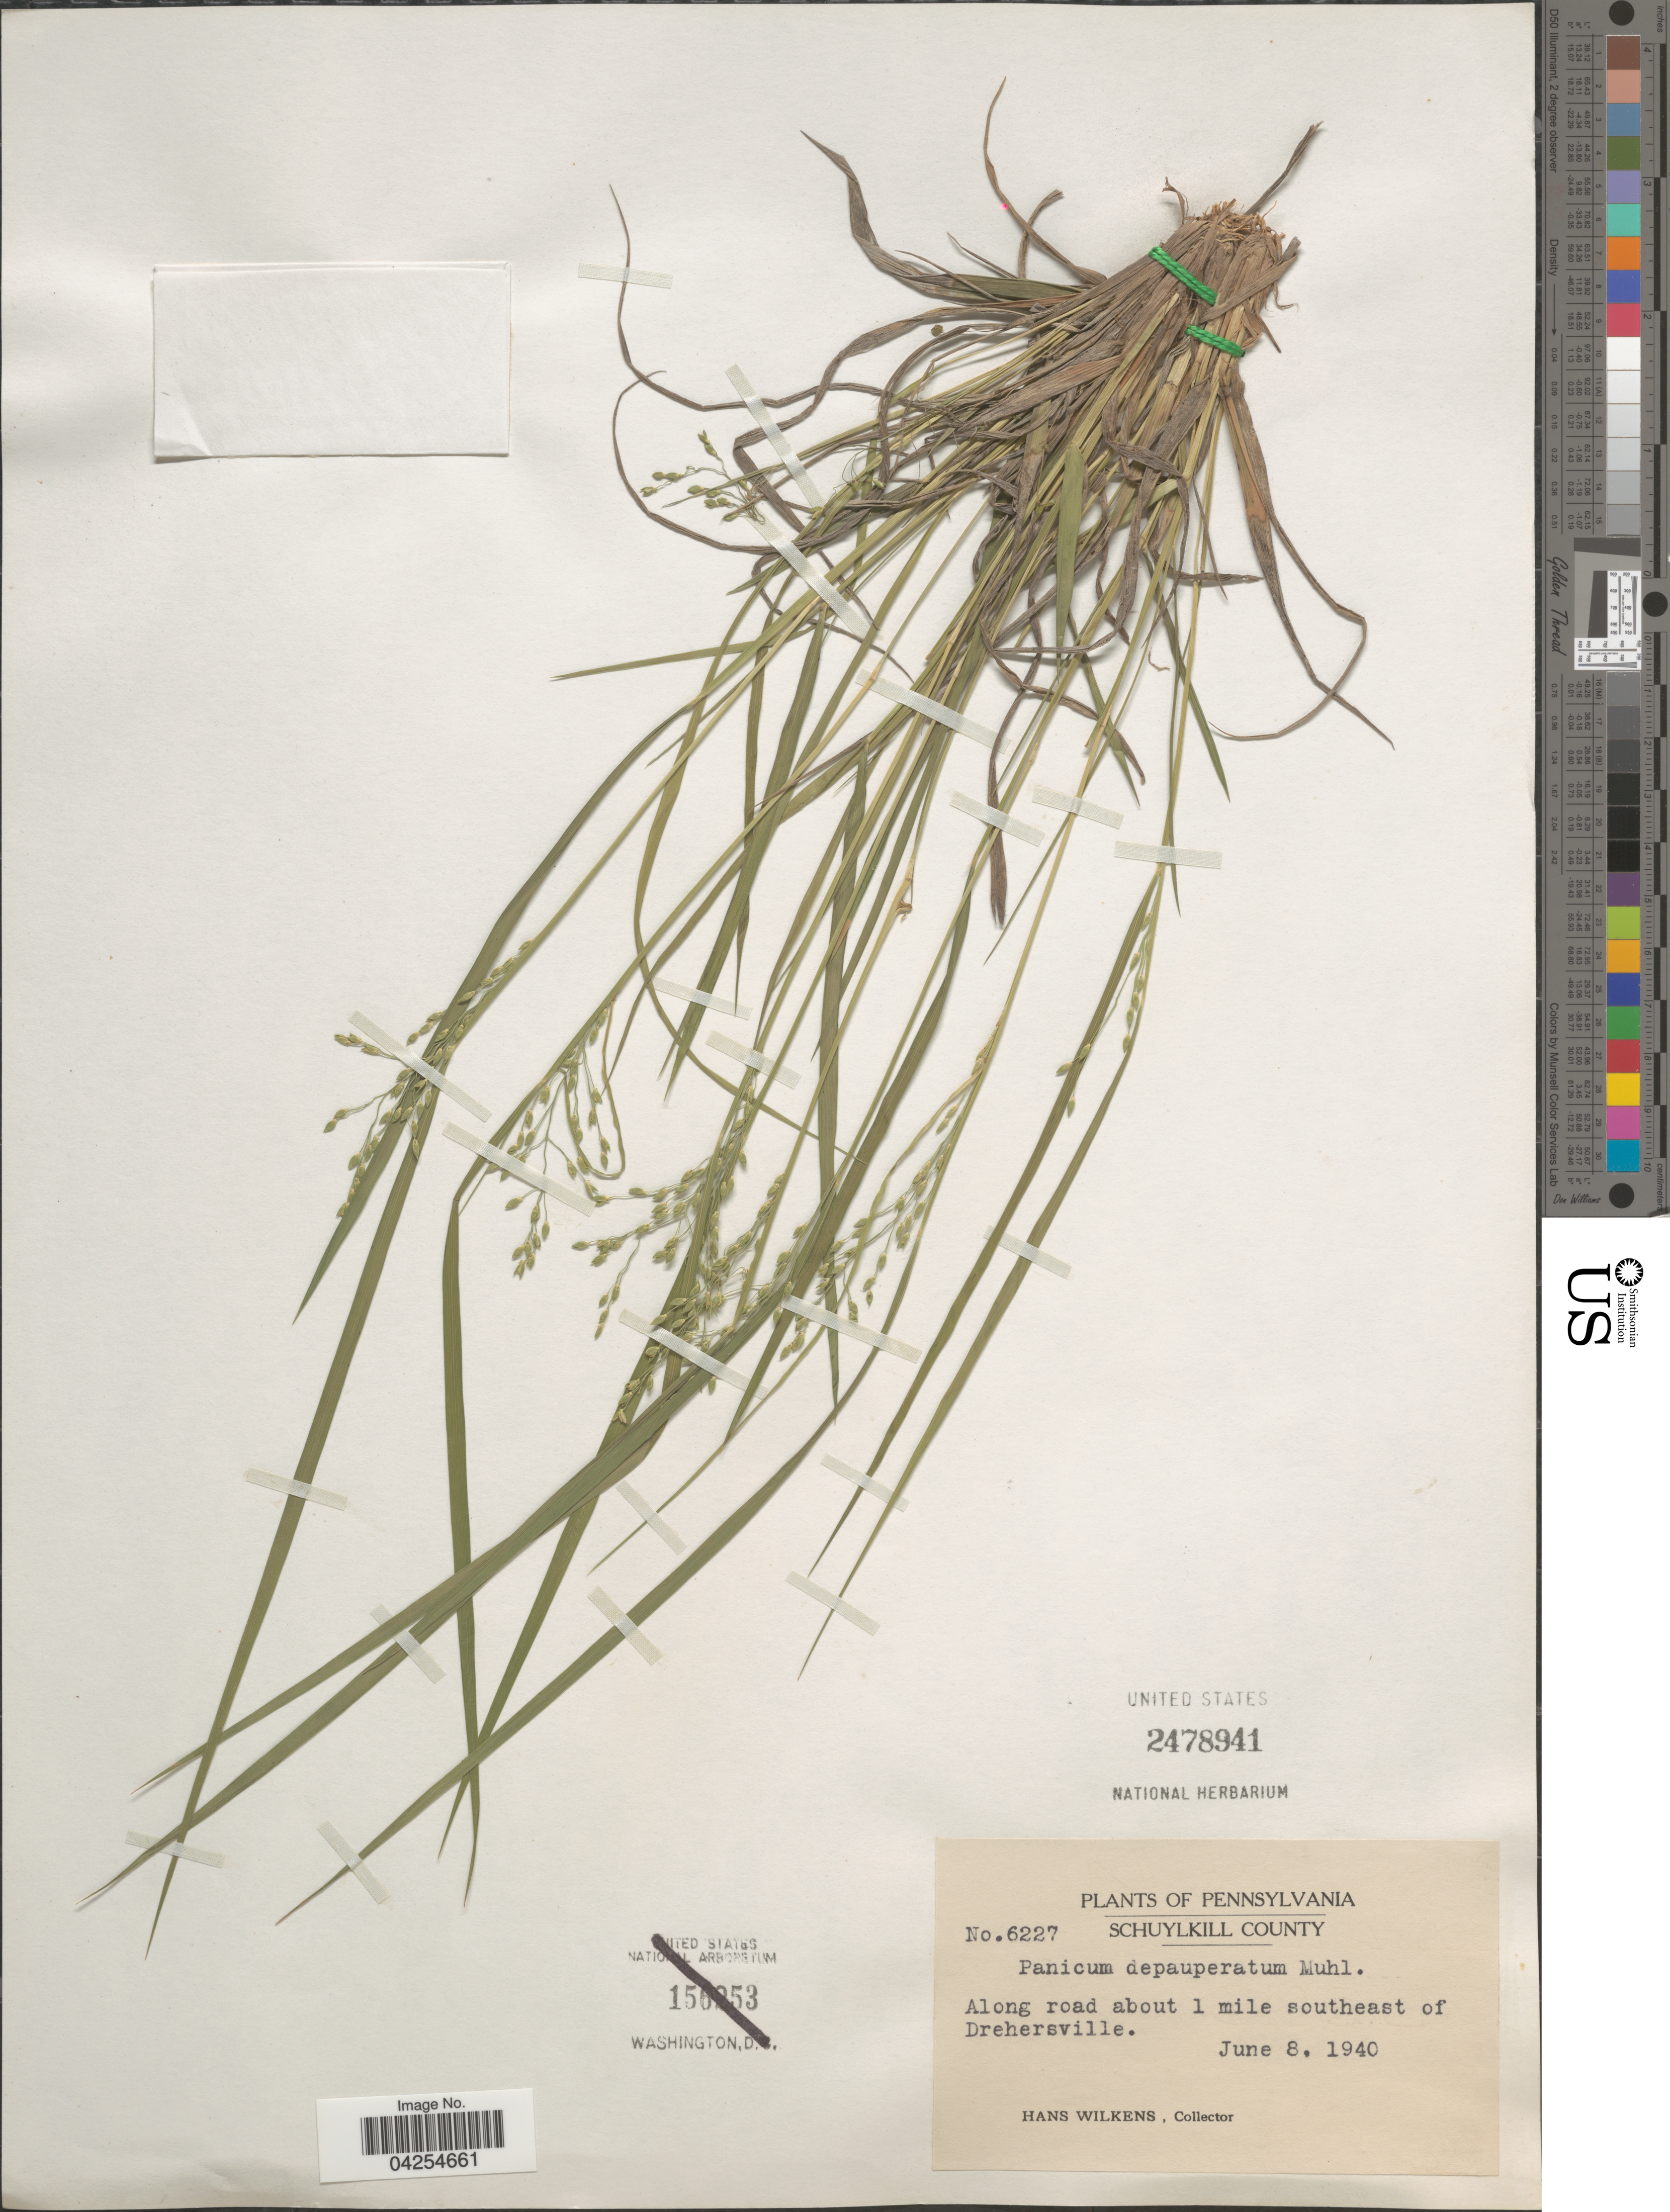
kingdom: Plantae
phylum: Tracheophyta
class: Liliopsida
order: Poales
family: Poaceae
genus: Dichanthelium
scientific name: Dichanthelium depauperatum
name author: (Muhl.) Gould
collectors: H. Wilkens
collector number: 6227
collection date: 1940-06-08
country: United States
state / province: Pennsylvania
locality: Schuykill County. Along road about 1 mile southeast of Drehersville.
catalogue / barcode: US 2478941